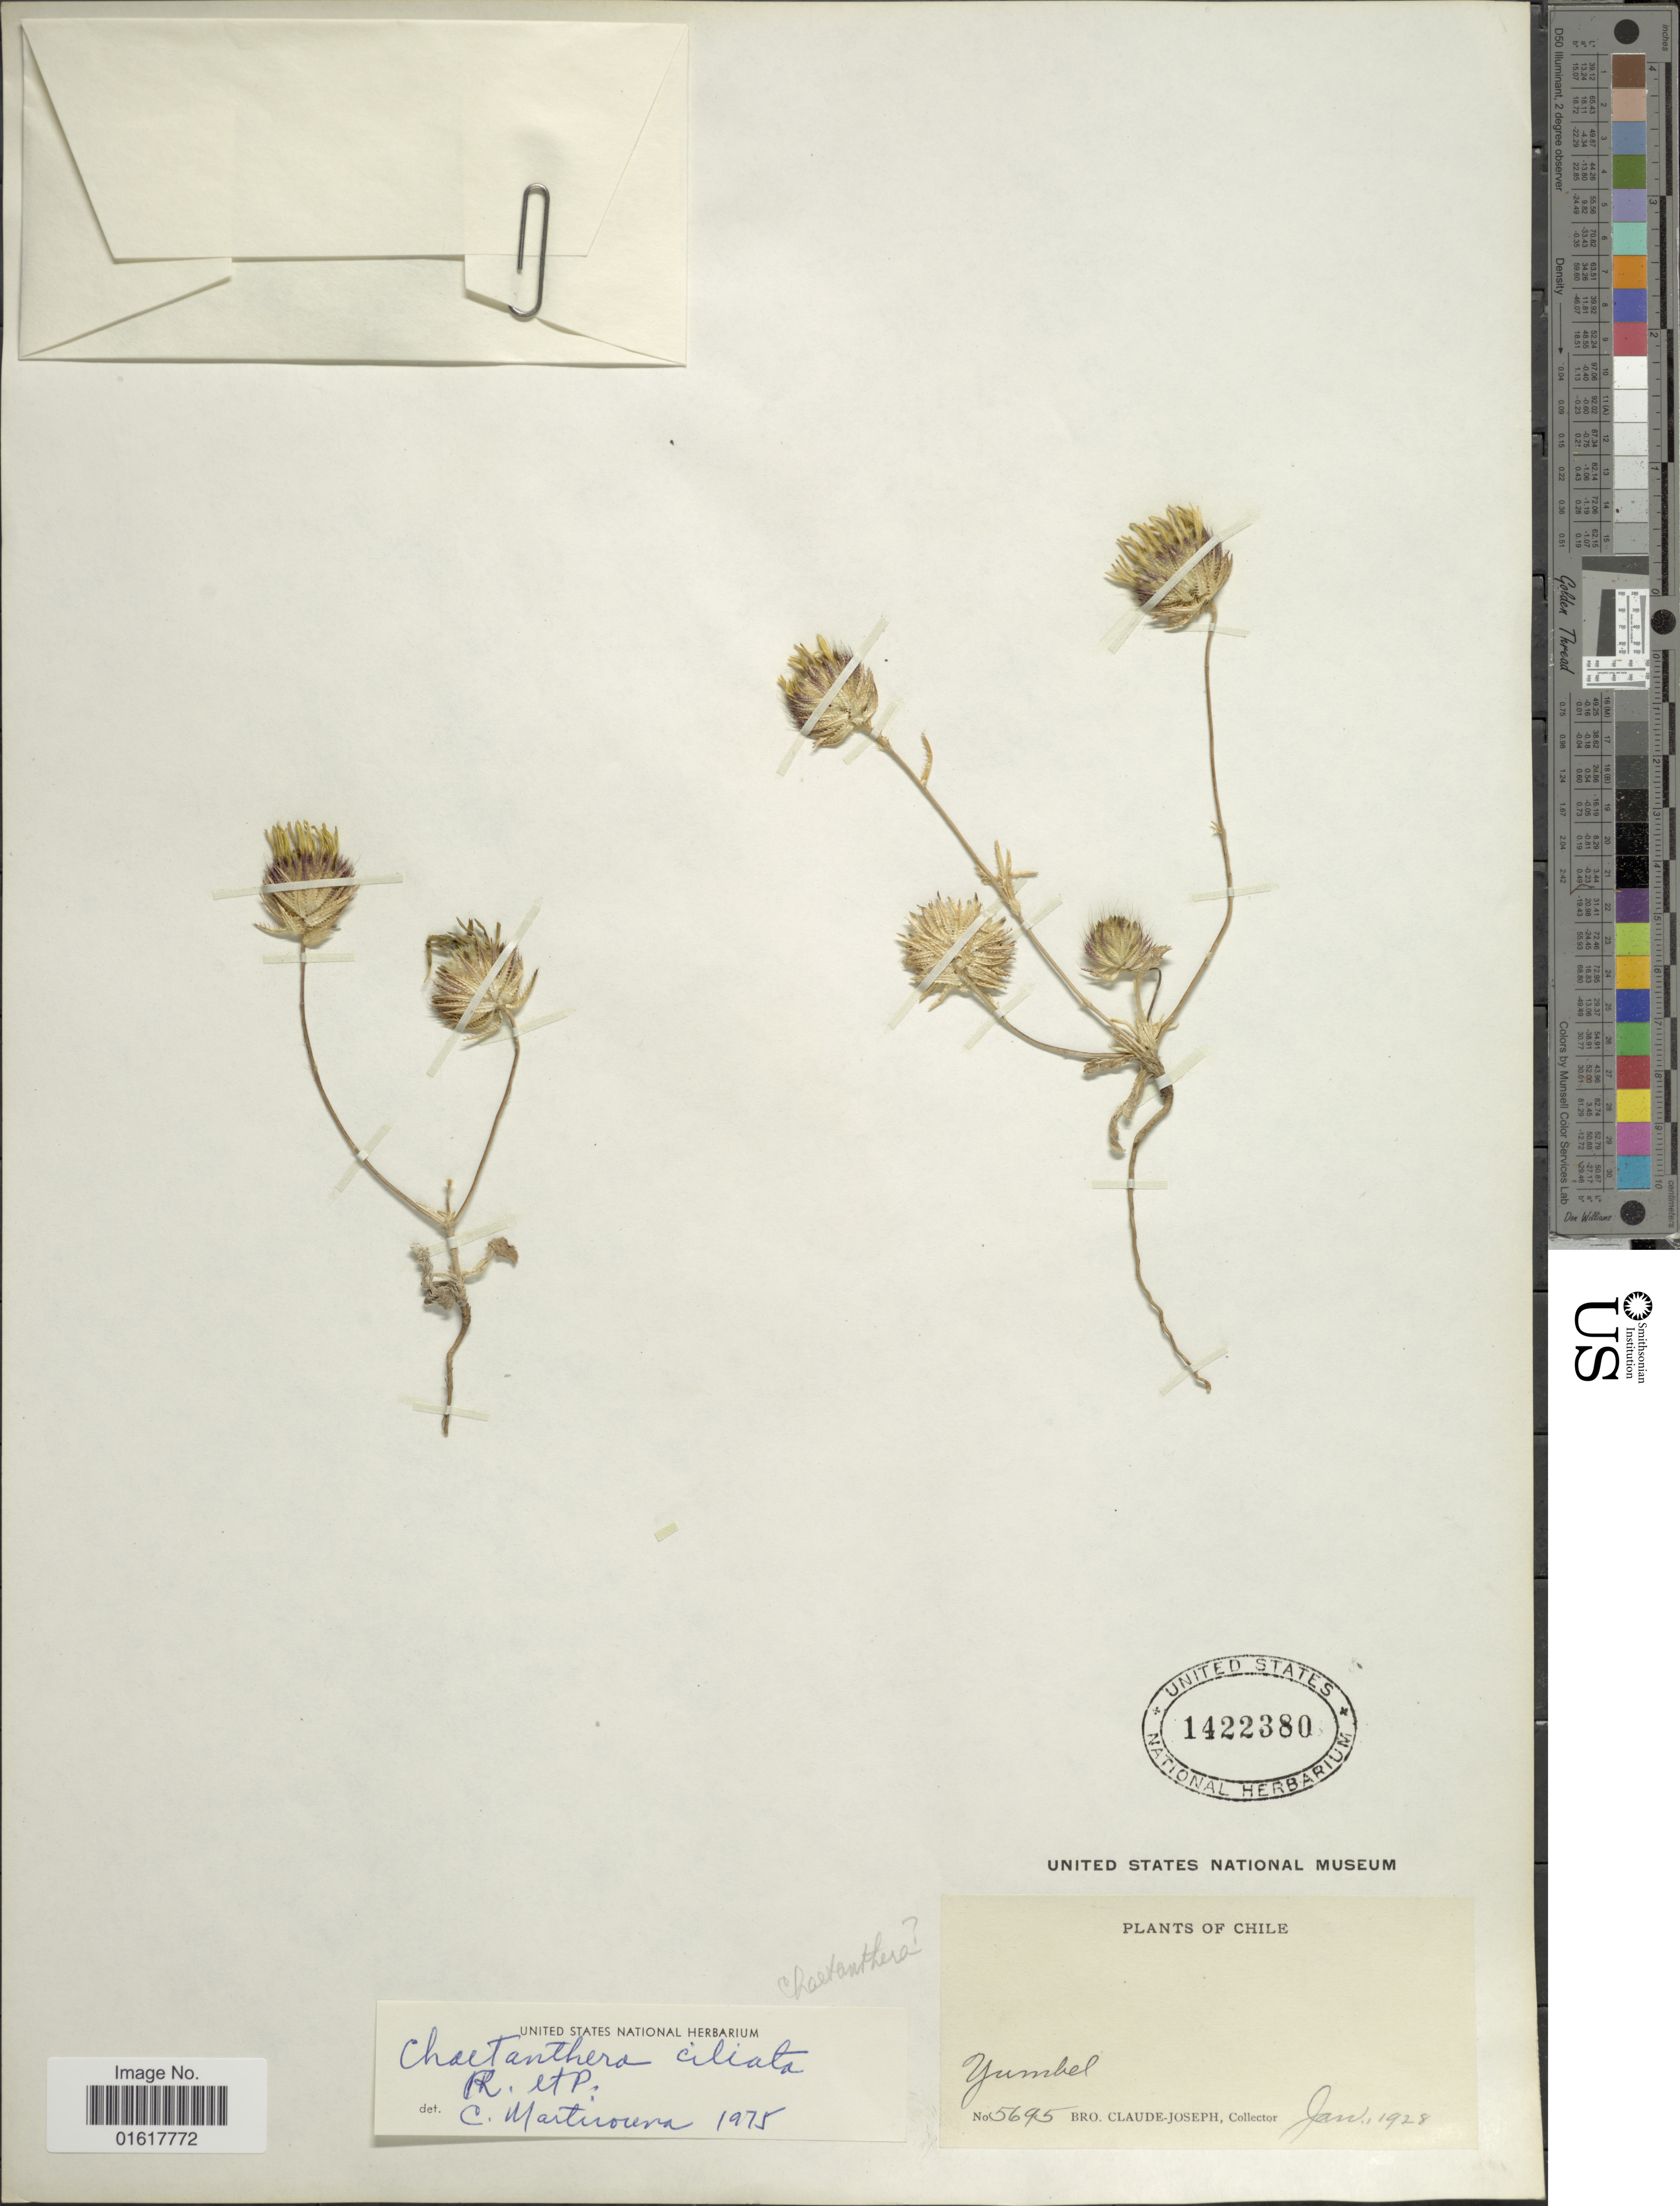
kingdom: Plantae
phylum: Tracheophyta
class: Magnoliopsida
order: Asterales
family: Asteraceae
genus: Chaetanthera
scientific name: Chaetanthera ciliata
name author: Ruiz & Pav.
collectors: Bro. Claude-Joseph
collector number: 5695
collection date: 1928-01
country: Chile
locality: Yumbel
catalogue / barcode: US 1422380